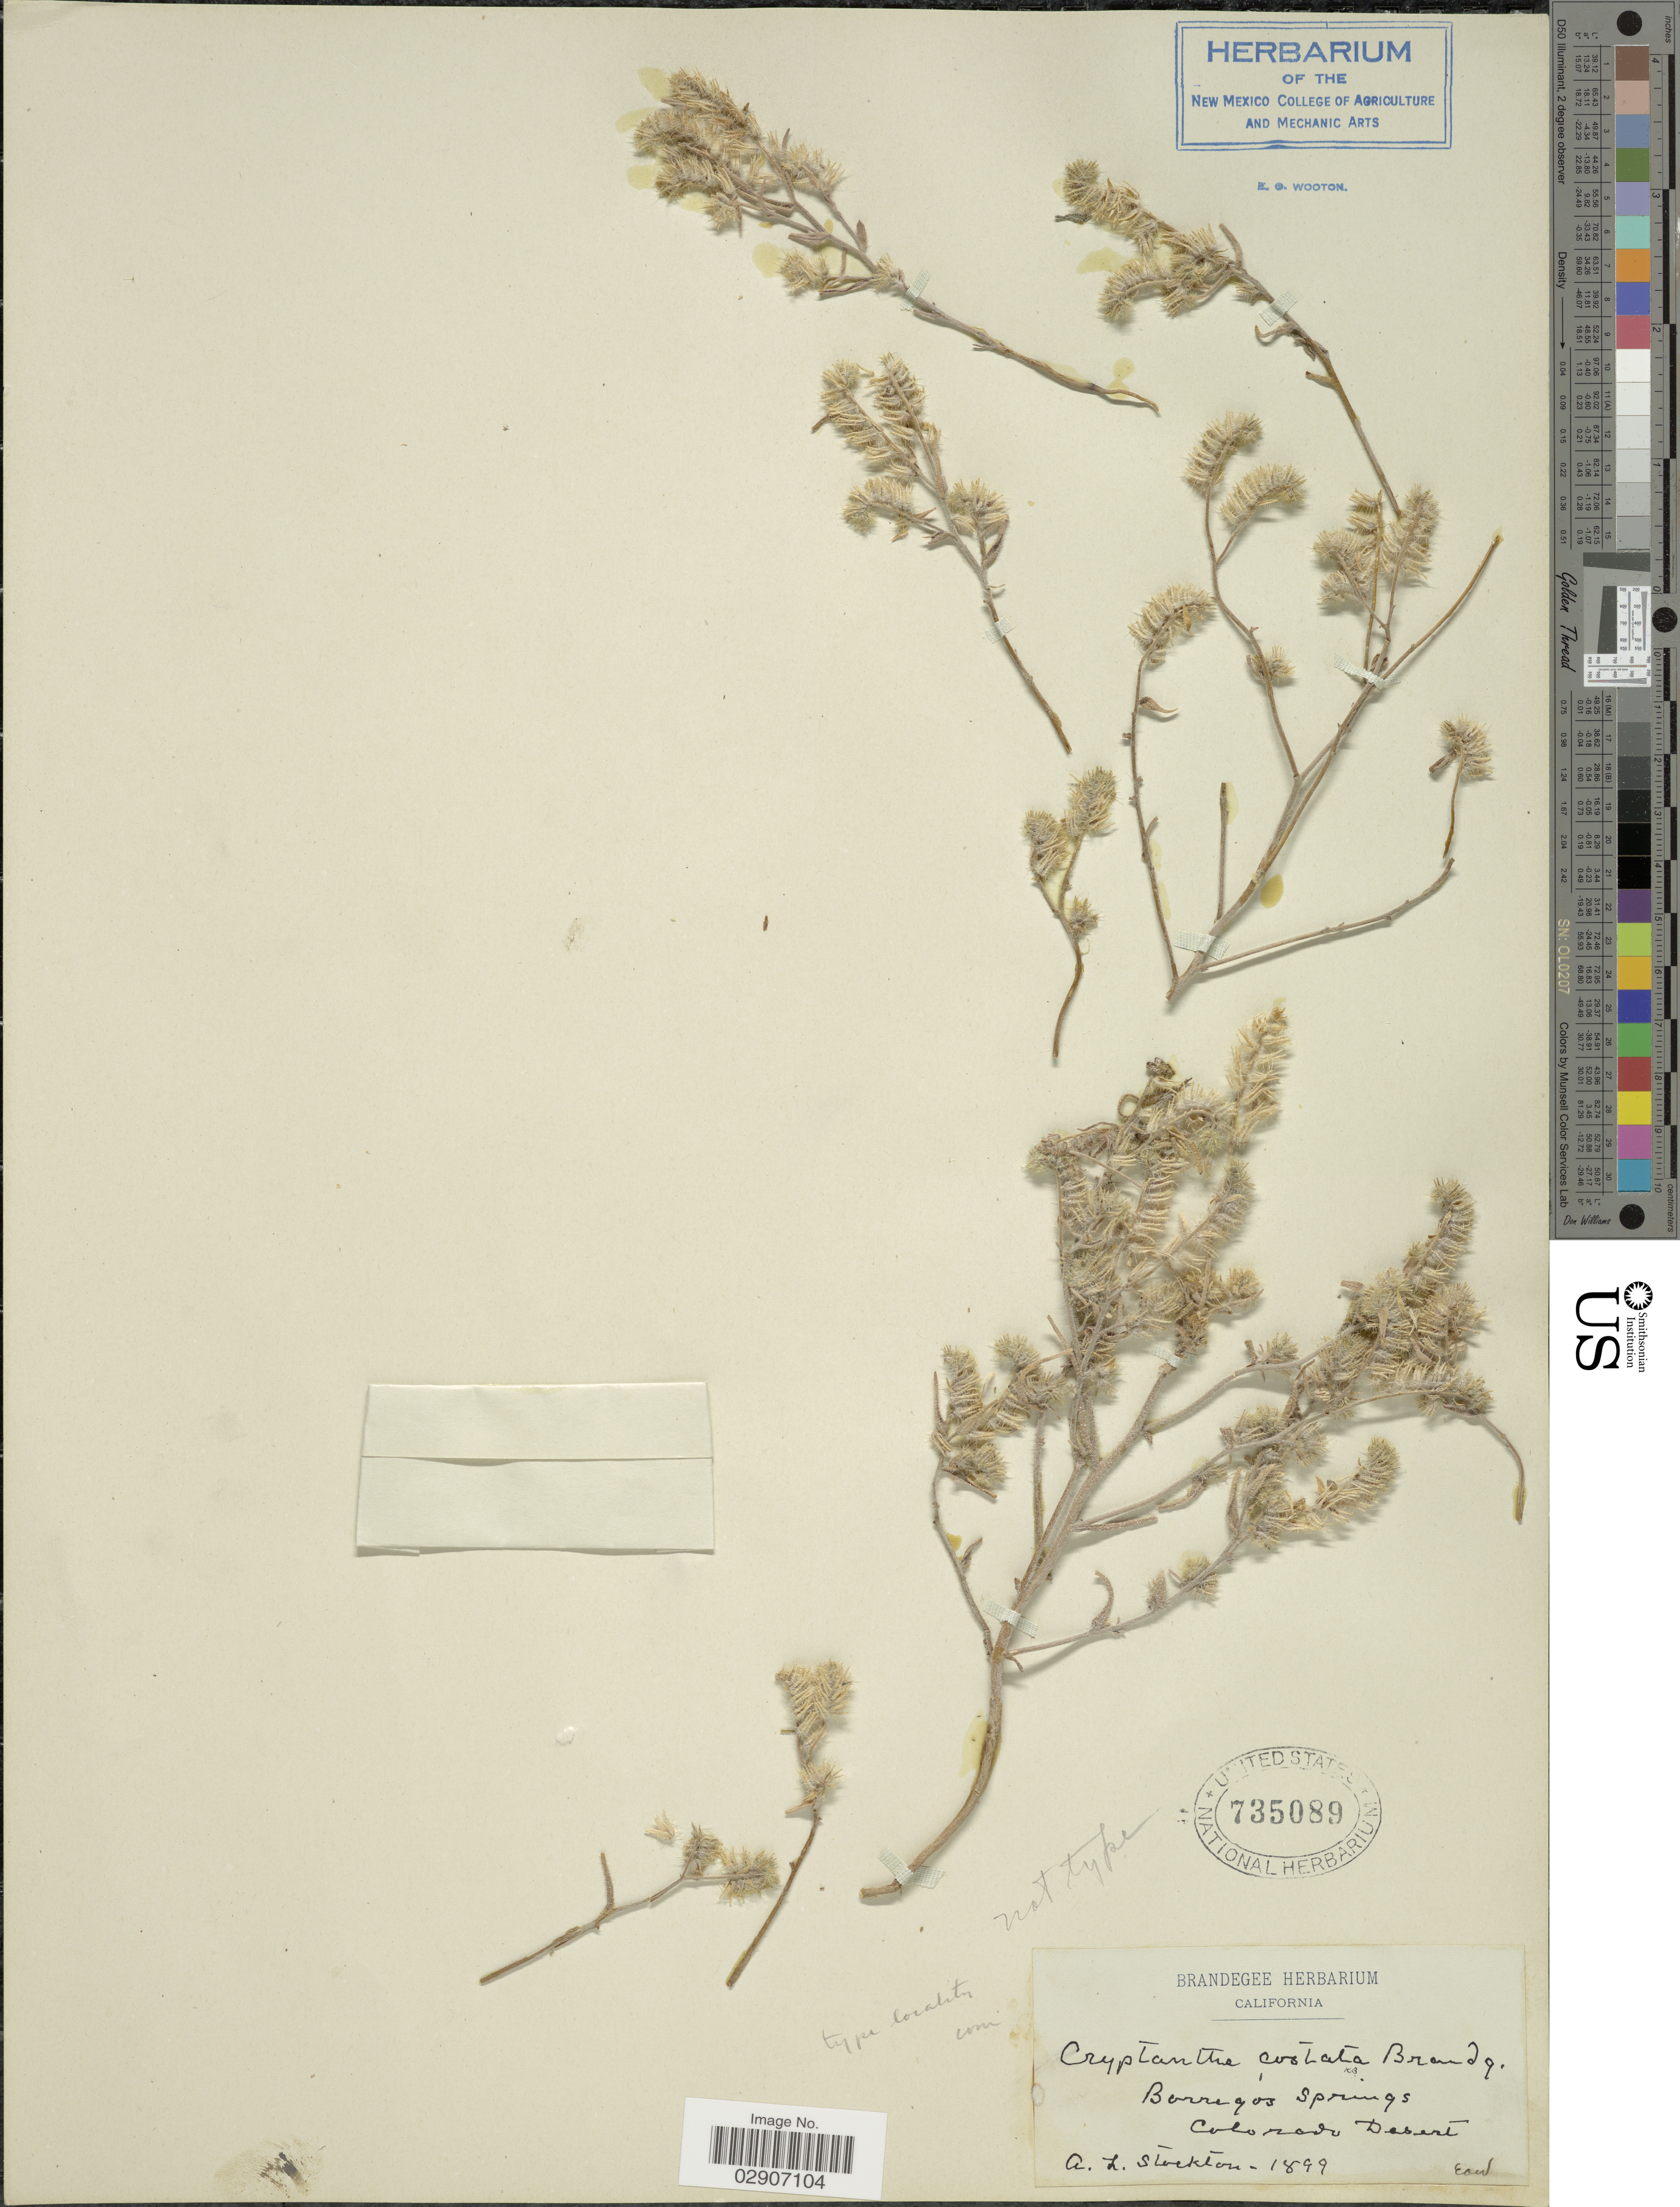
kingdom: Plantae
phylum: Tracheophyta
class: Magnoliopsida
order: Boraginales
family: Boraginaceae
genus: Cryptantha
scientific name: Cryptantha costata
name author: Brandegee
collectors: A. Stockton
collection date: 1899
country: United States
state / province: California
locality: Borregos Springs. Colorado Desert.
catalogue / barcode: US 735089